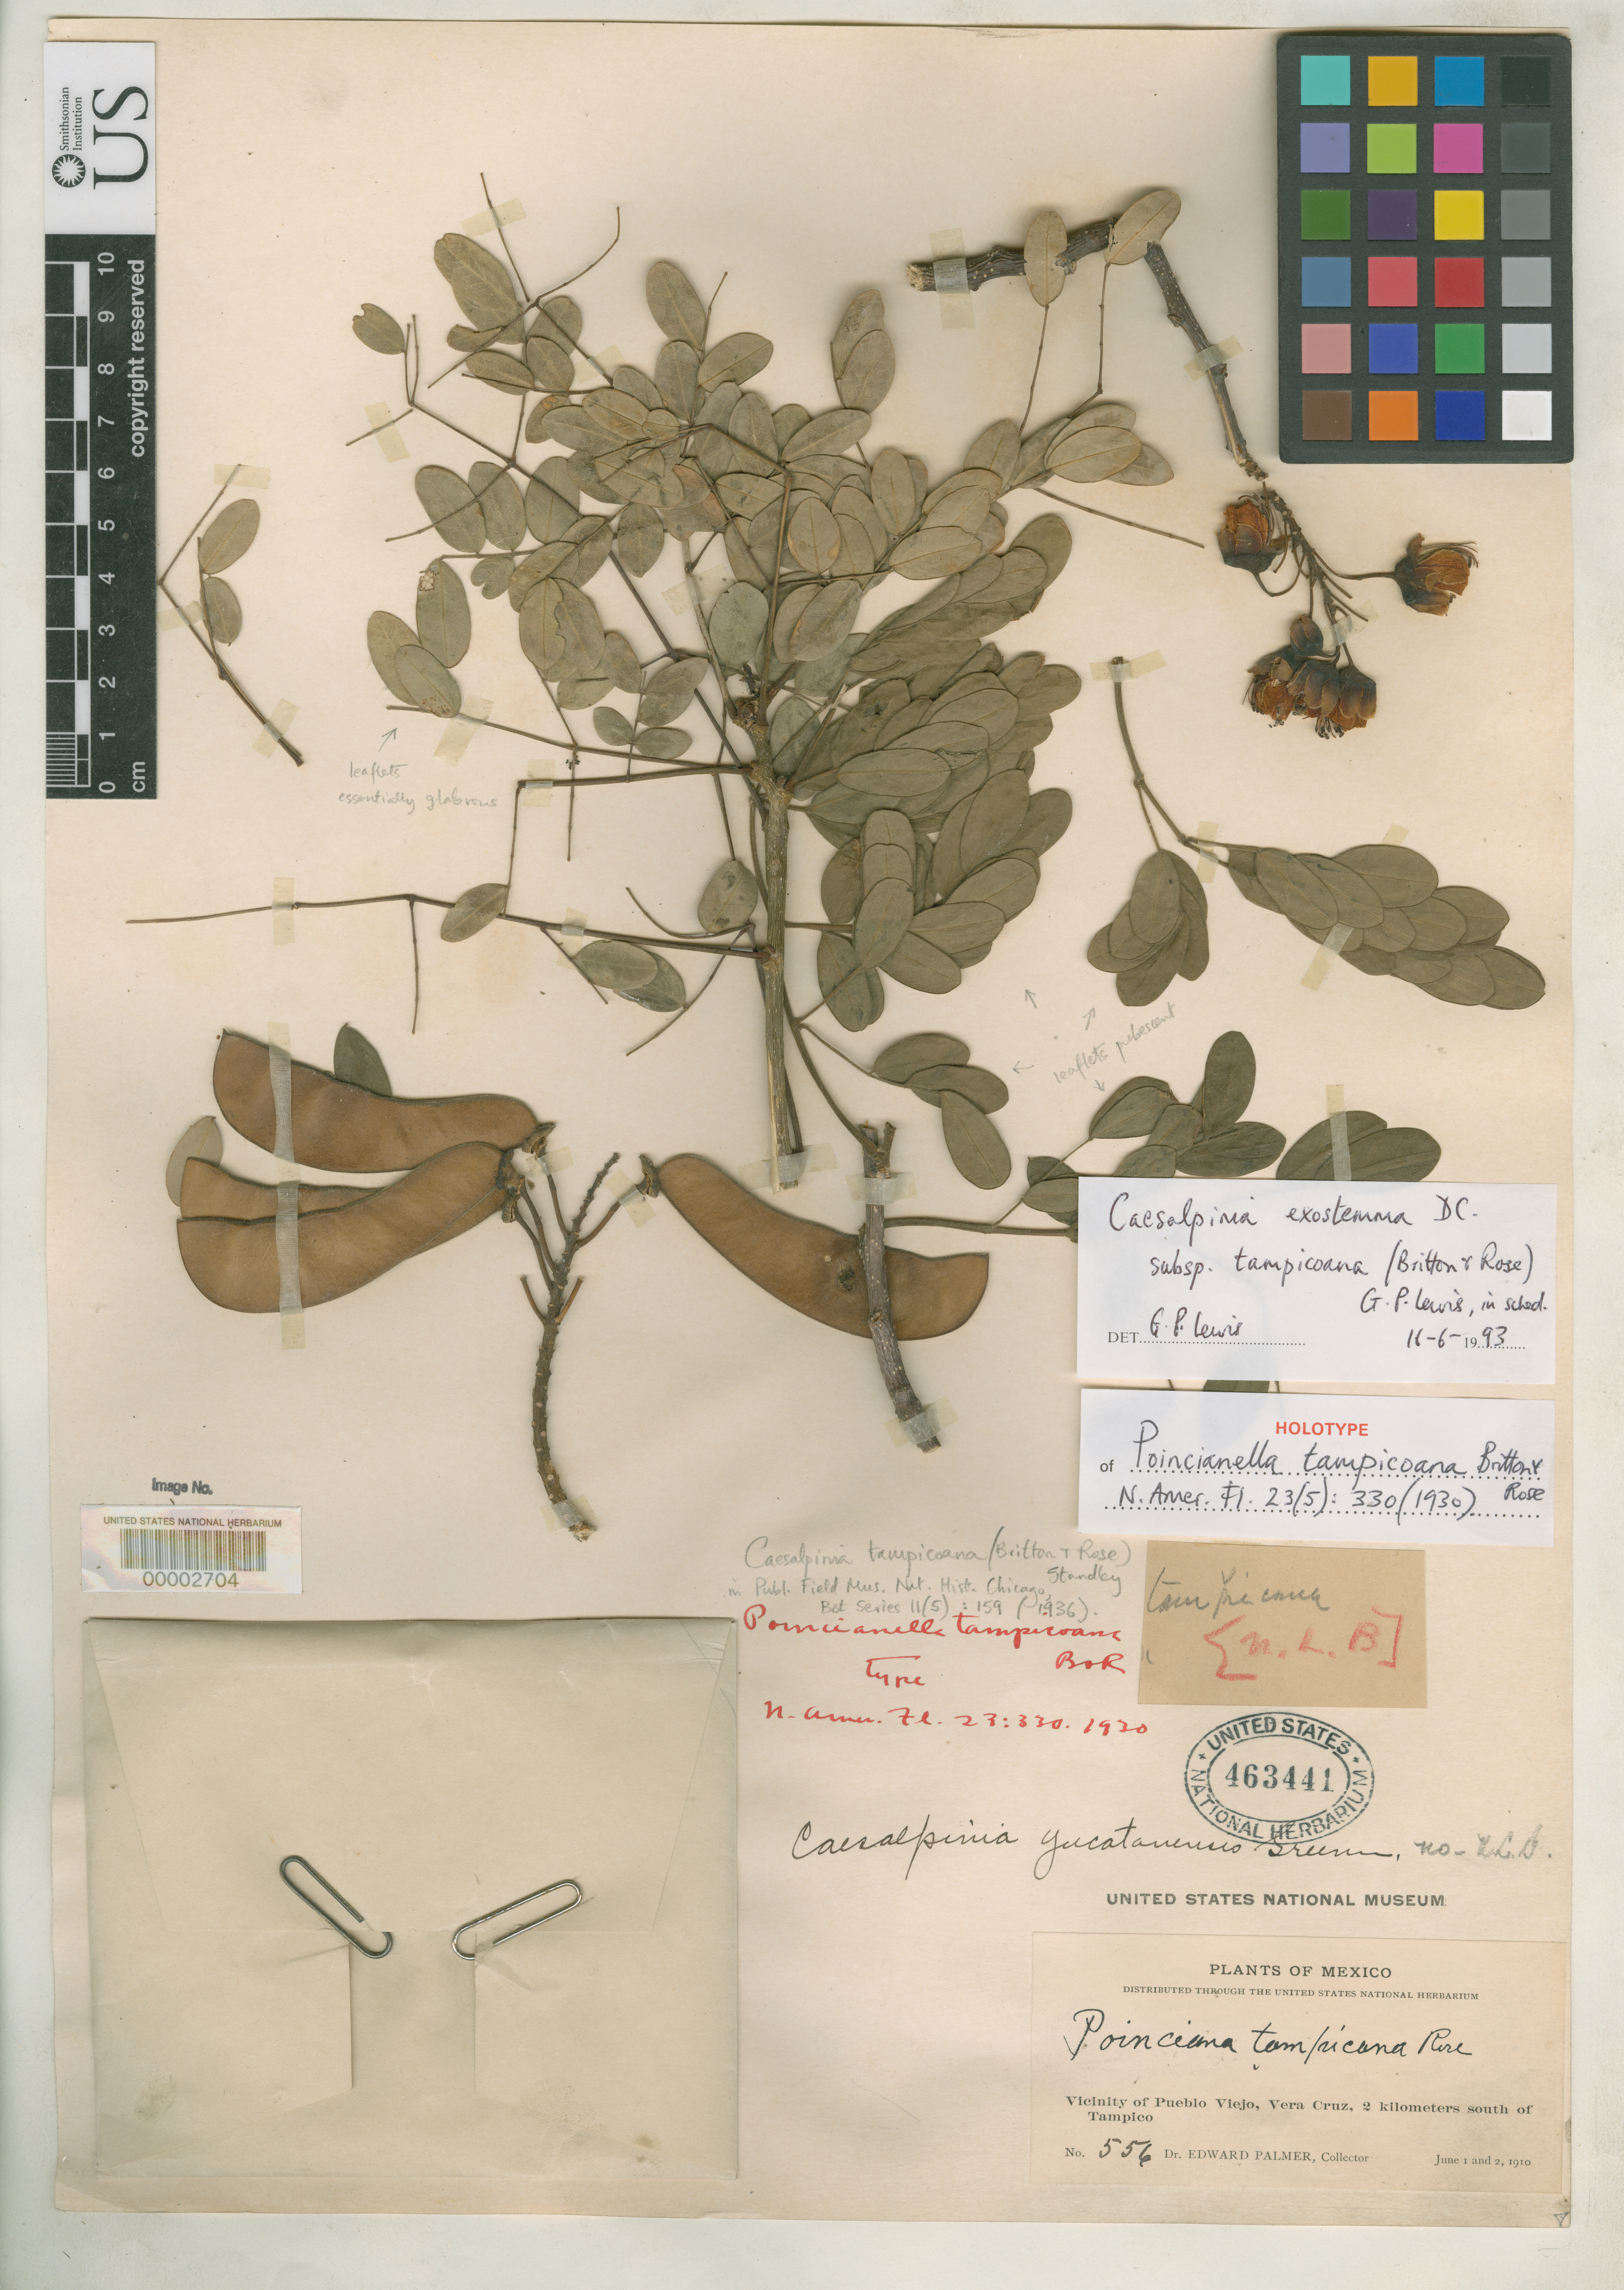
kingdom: Plantae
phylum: Tracheophyta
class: Magnoliopsida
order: Fabales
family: Fabaceae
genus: Poincianella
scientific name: Poincianella tampicoana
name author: Britton & Rose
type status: Type Collection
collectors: E. Palmer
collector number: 556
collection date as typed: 1910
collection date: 1910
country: Mexico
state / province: Veracruz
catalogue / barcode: US 463441